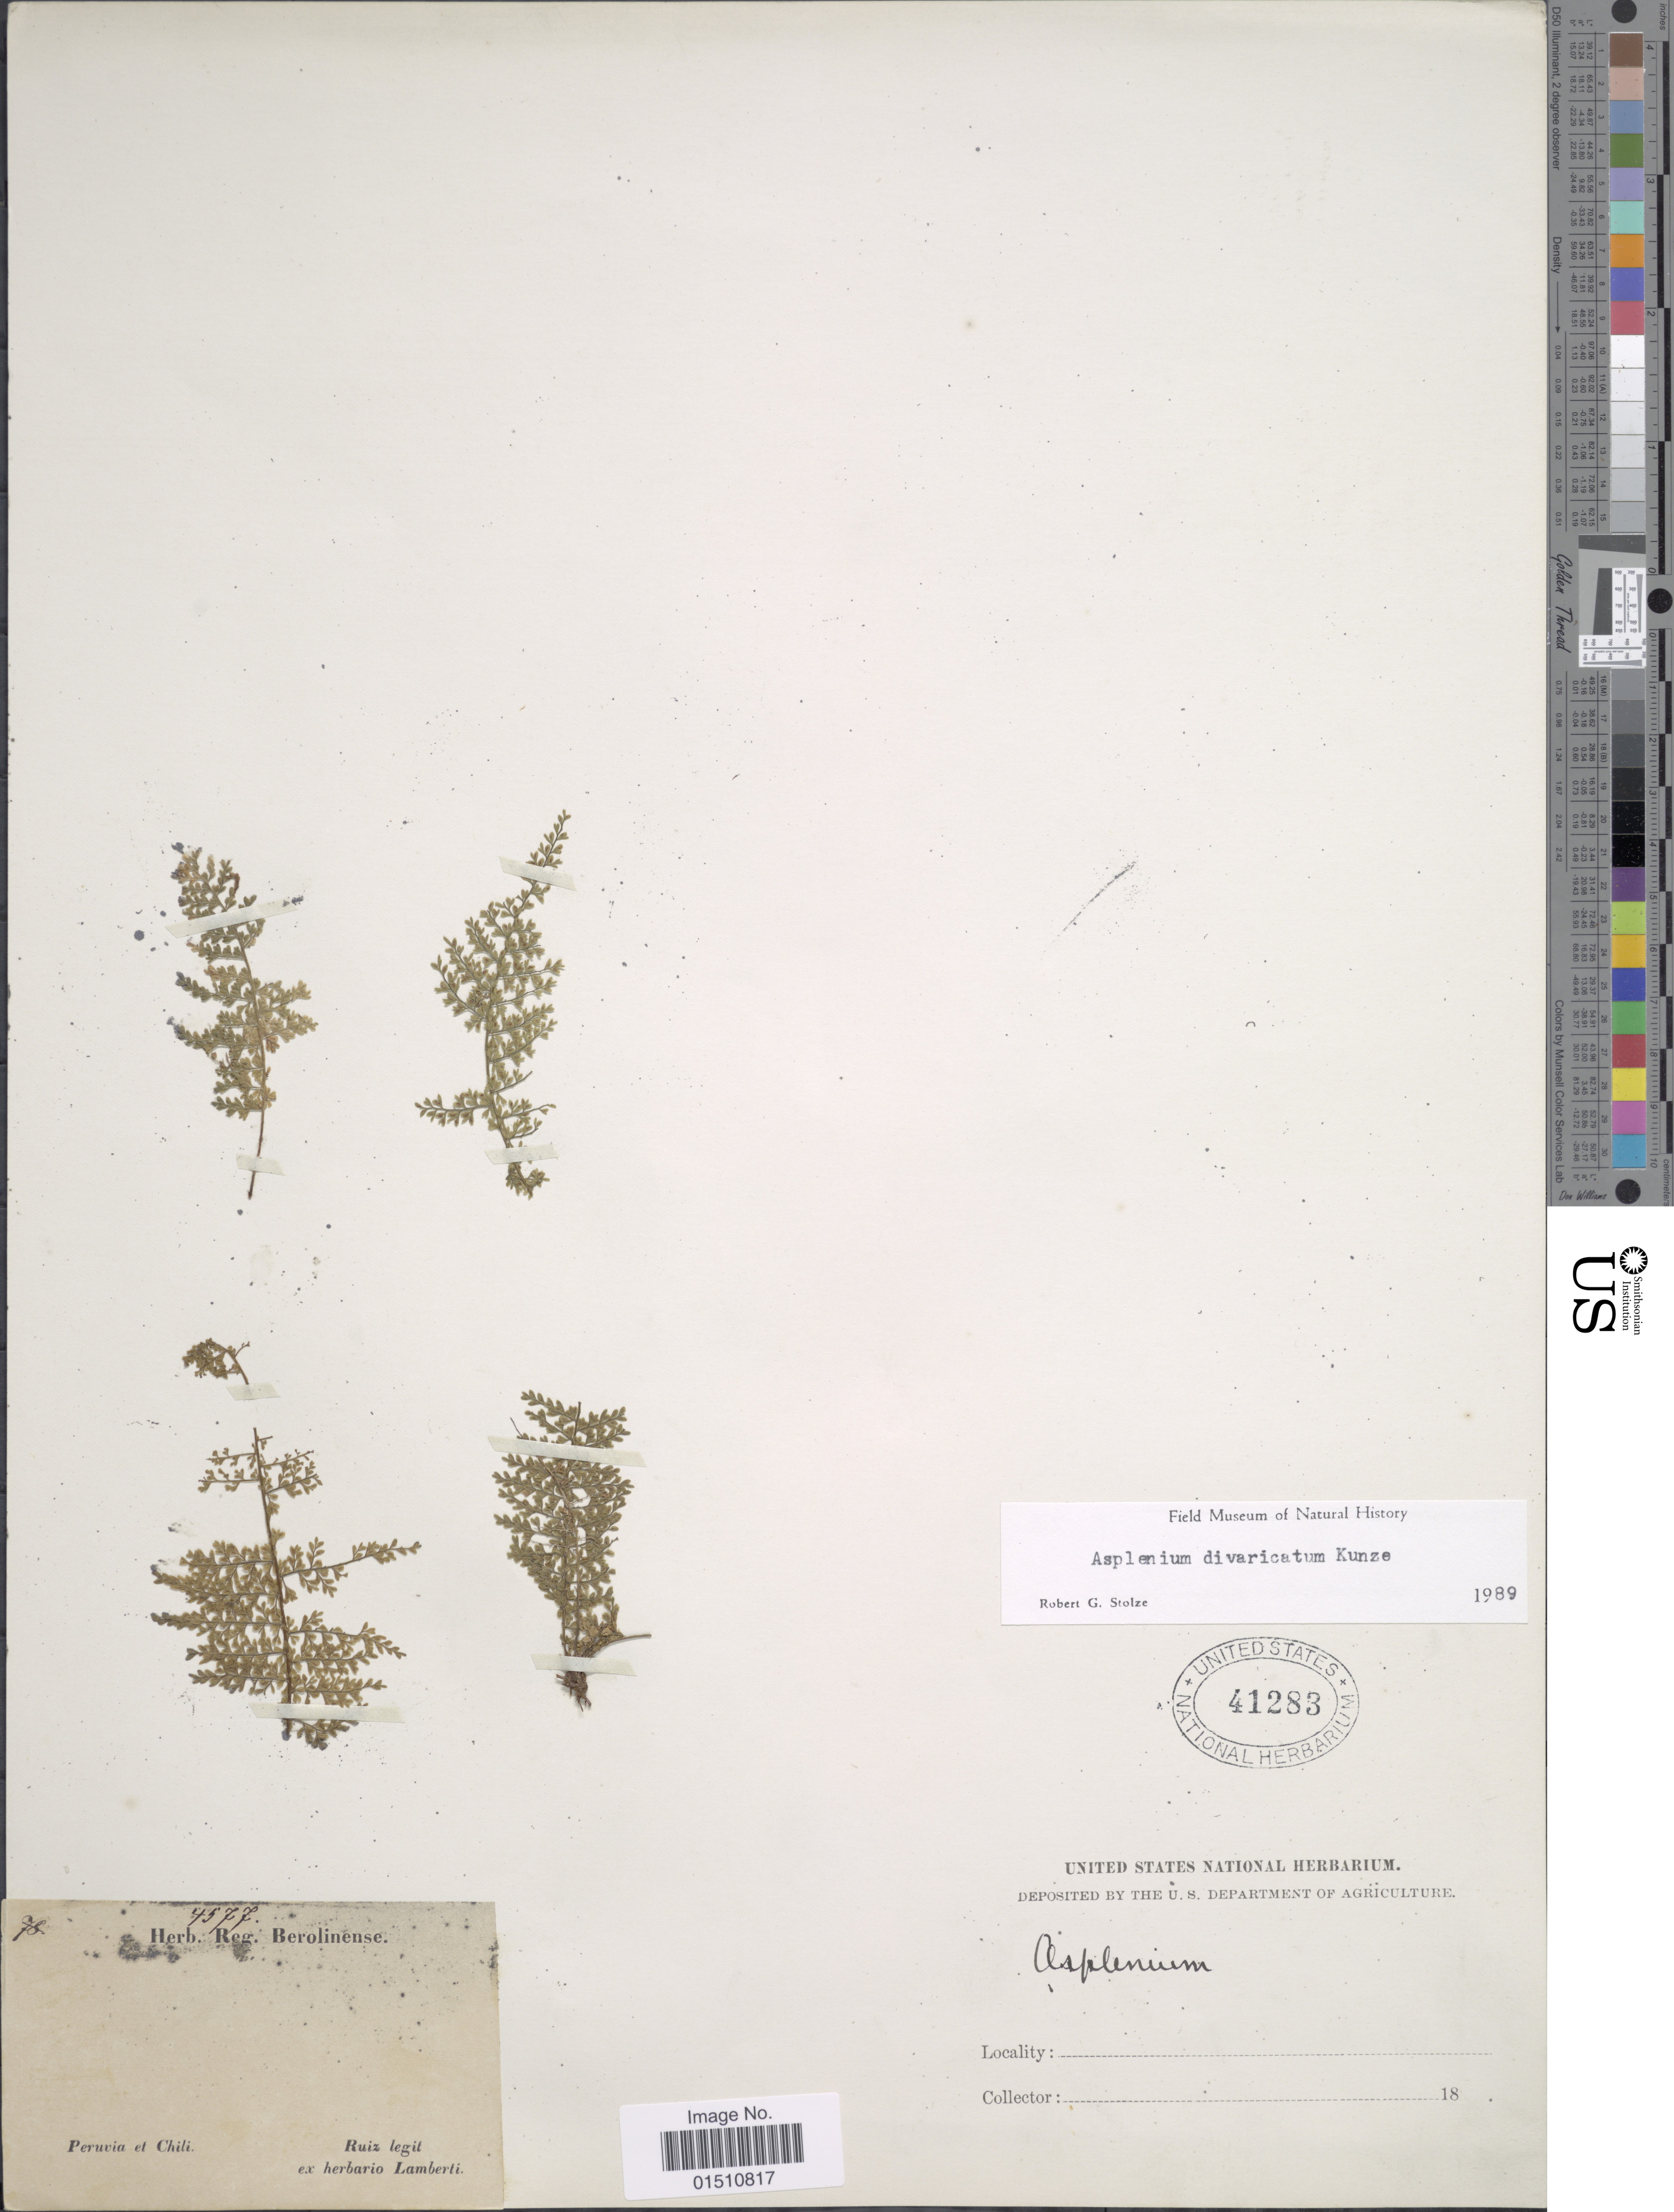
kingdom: Plantae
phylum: Tracheophyta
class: Polypodiopsida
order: Polypodiales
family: Aspleniaceae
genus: Asplenium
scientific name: Asplenium divaricatum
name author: Kunze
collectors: Ruiz, --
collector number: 4577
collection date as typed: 18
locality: Peruvia et Chili.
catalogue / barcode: US 41283